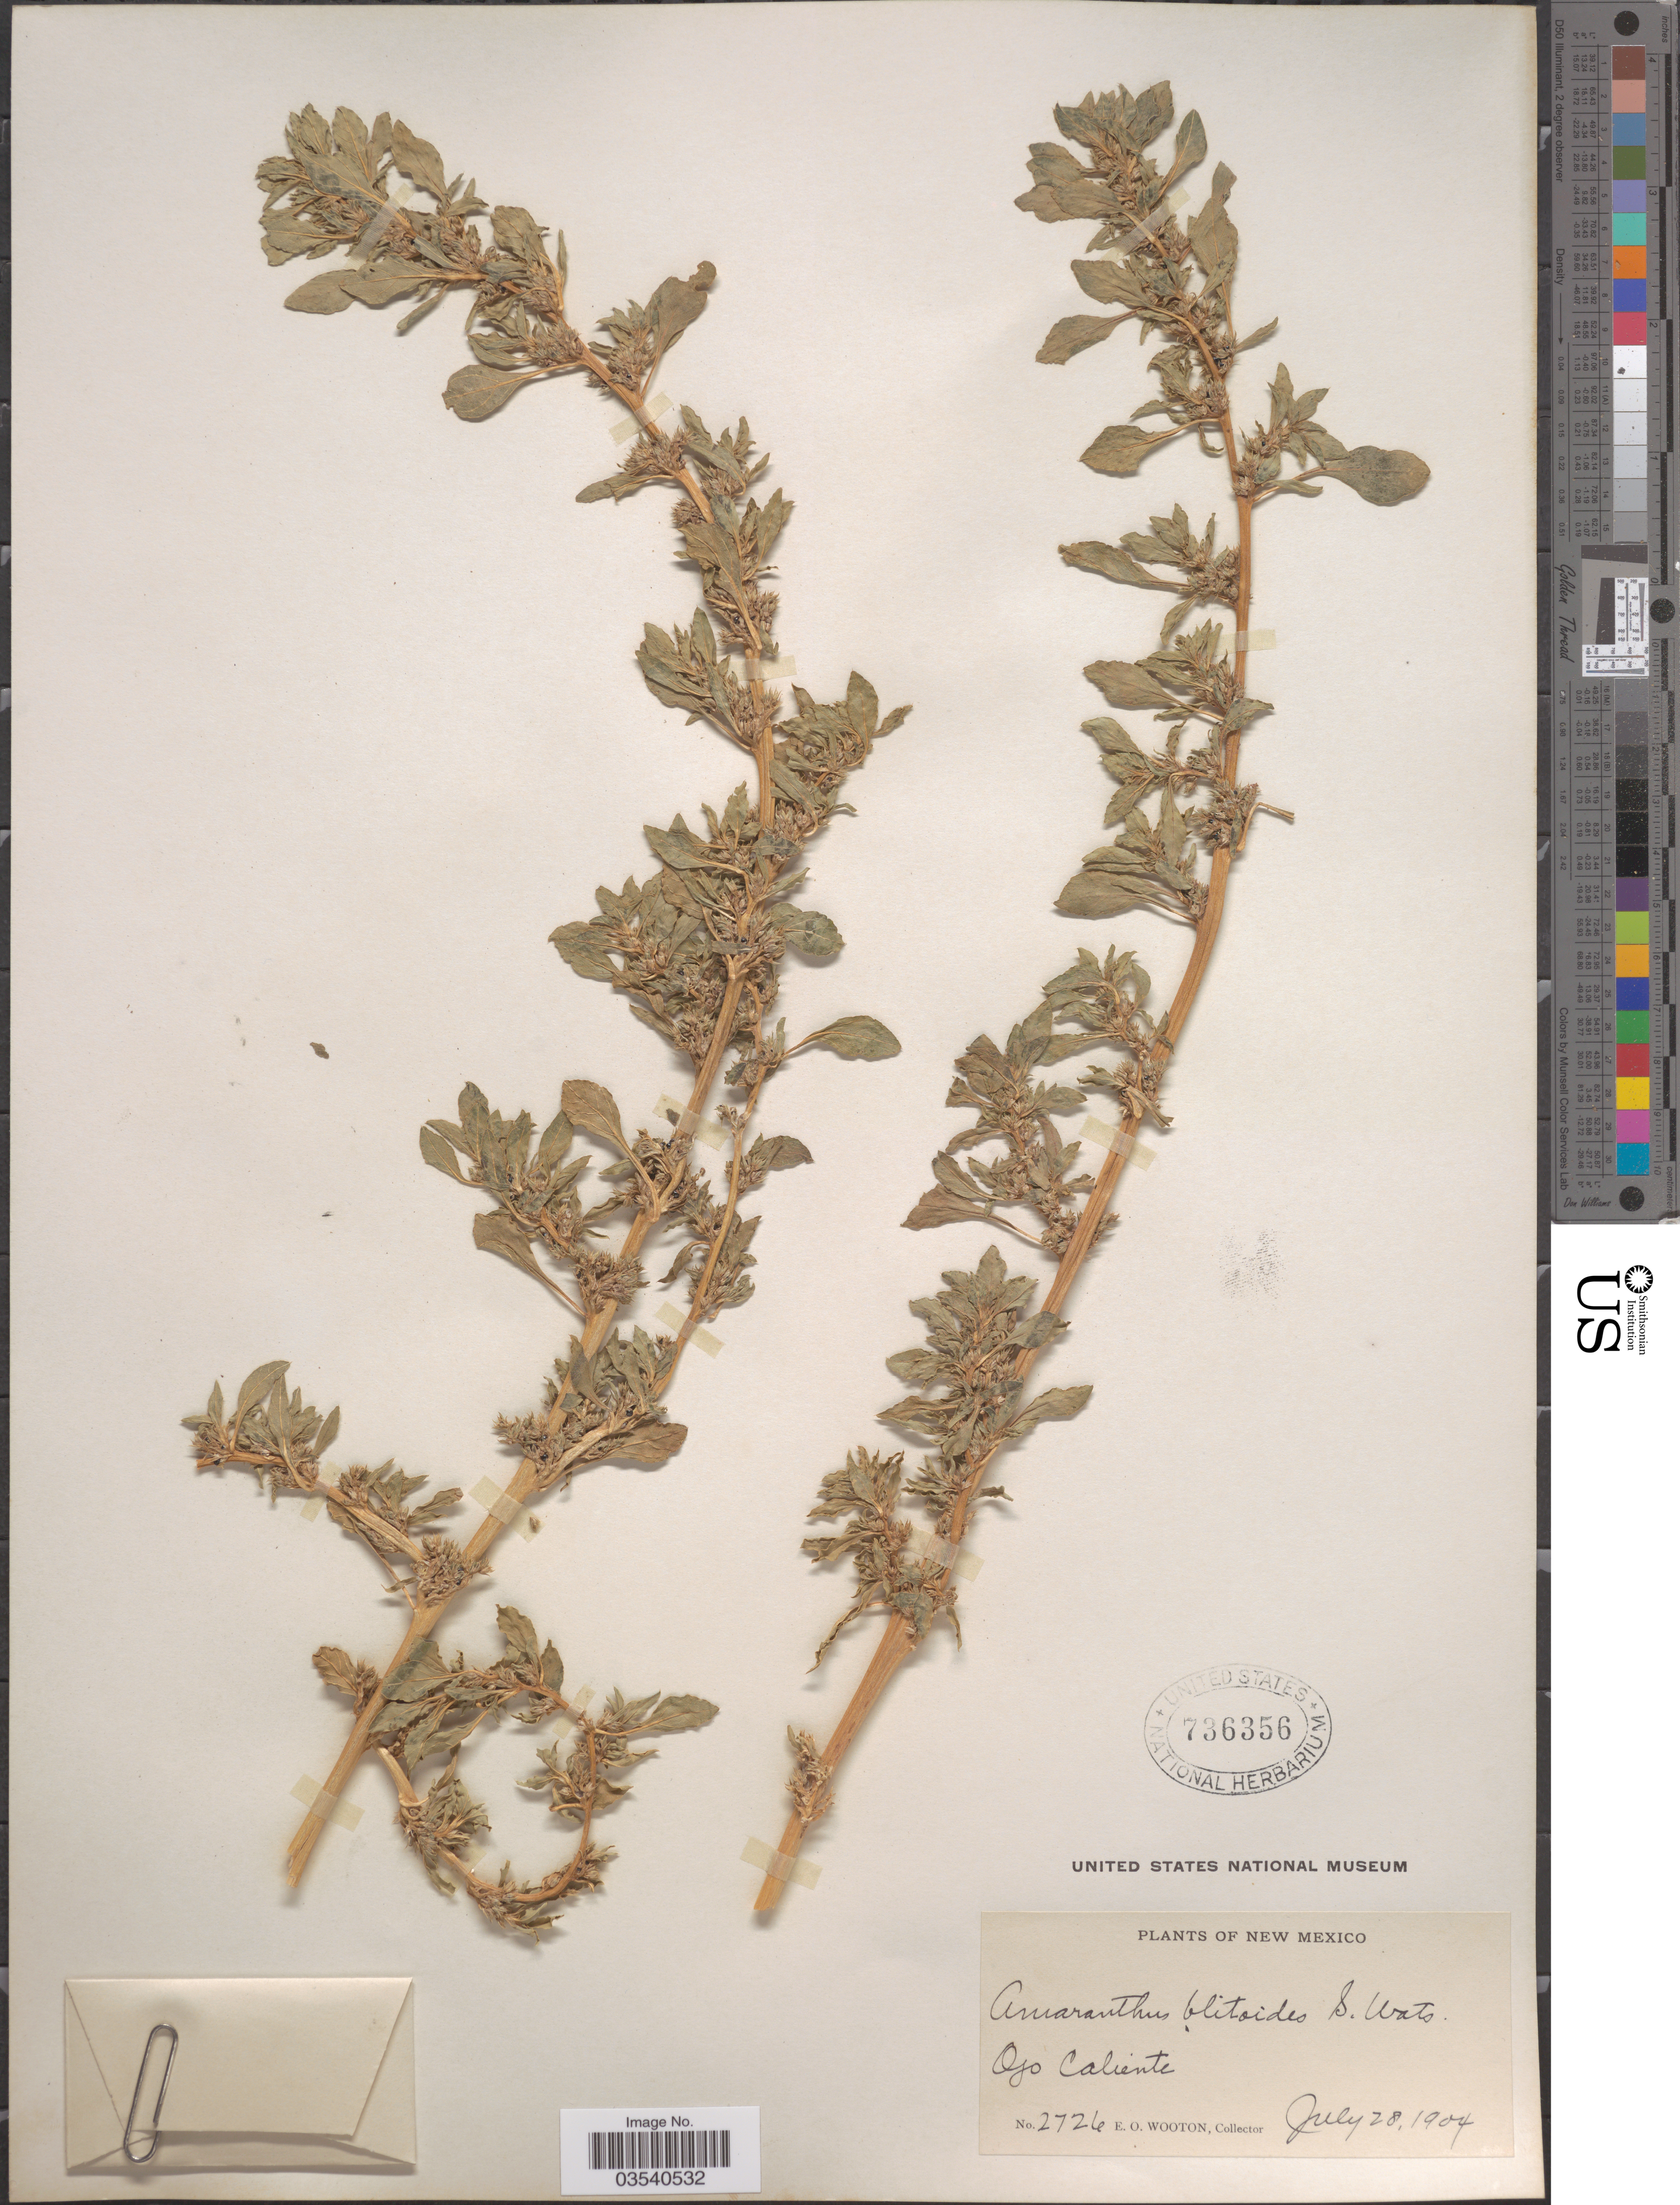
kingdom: Plantae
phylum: Tracheophyta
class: Magnoliopsida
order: Caryophyllales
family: Amaranthaceae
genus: Amaranthus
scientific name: Amaranthus graecizans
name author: L.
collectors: E. O. Wooton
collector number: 2726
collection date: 1904-07-28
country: United States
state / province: New Mexico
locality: Ojo Caliente.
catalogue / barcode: US 736356